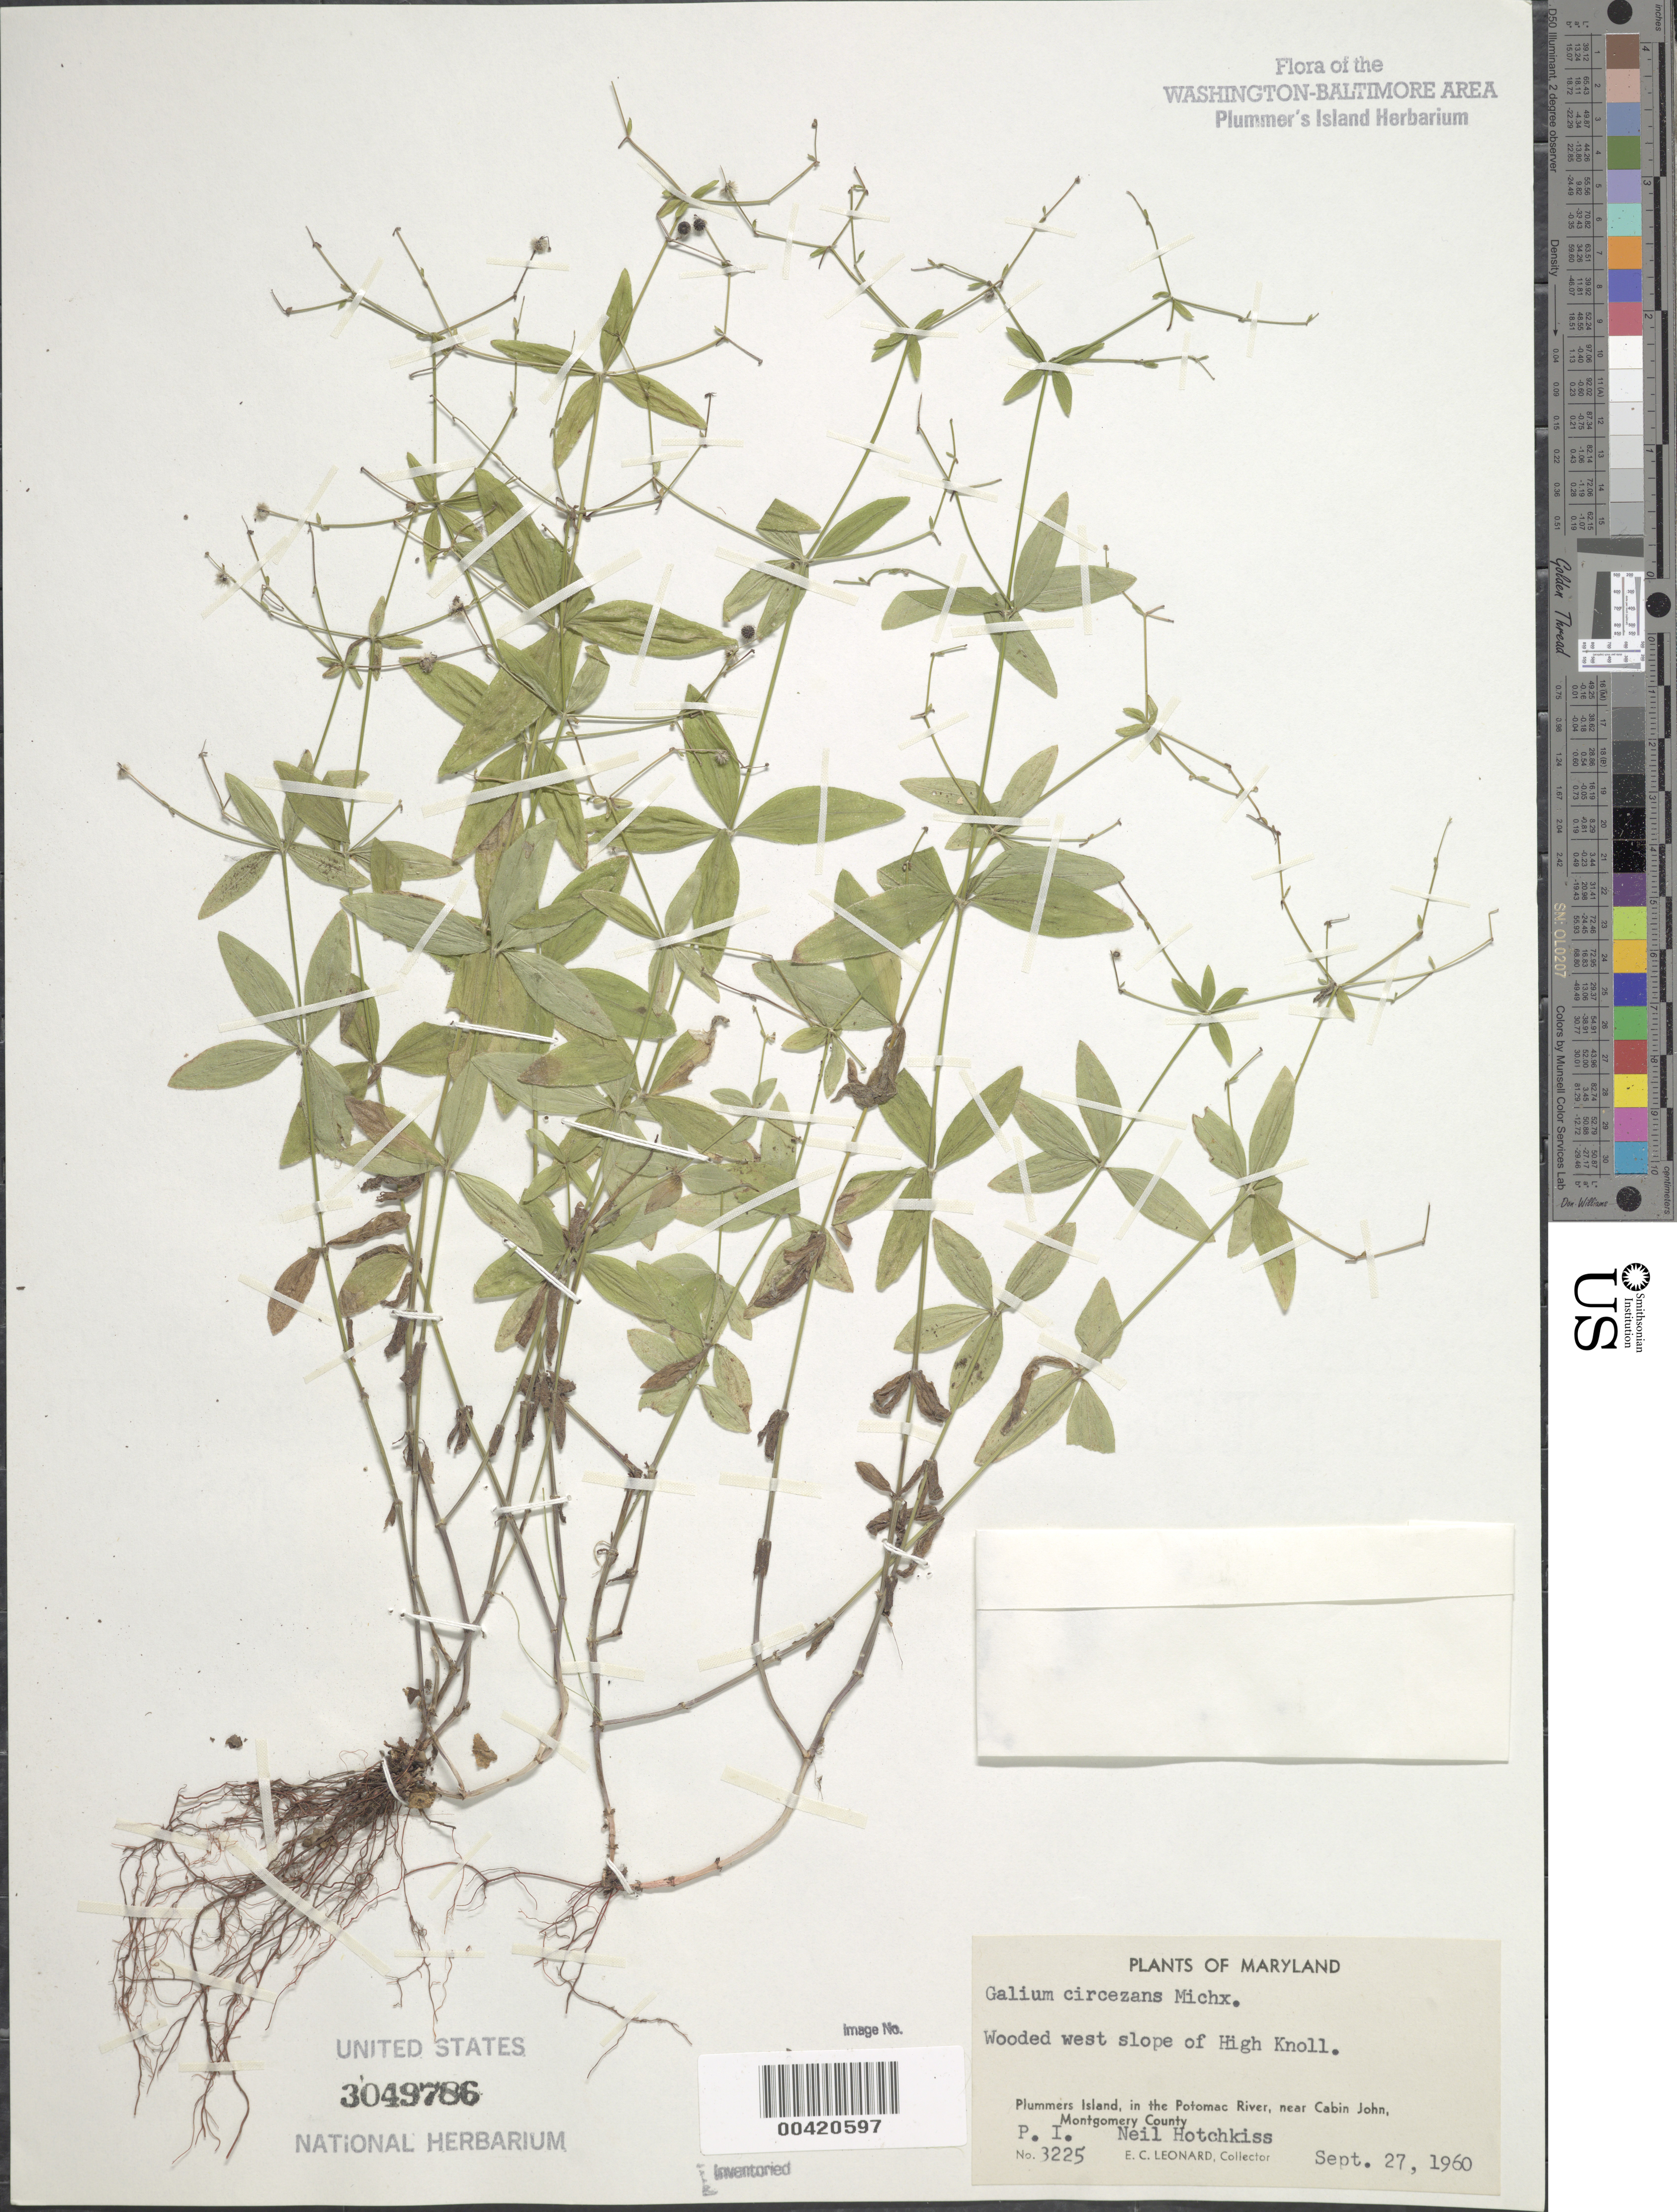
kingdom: Plantae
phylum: Tracheophyta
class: Magnoliopsida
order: Gentianales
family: Rubiaceae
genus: Galium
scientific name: Galium circaezans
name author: Michx.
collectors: E. C. Leonard & N. Hotchkiss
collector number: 3225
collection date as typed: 27 Sep 1960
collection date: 1960-09-27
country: United States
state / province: Maryland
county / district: Montgomery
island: Plummers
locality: Plummer's Island; west slope of High knoll C. & O. Canal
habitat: Wooded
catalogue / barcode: US 3049786